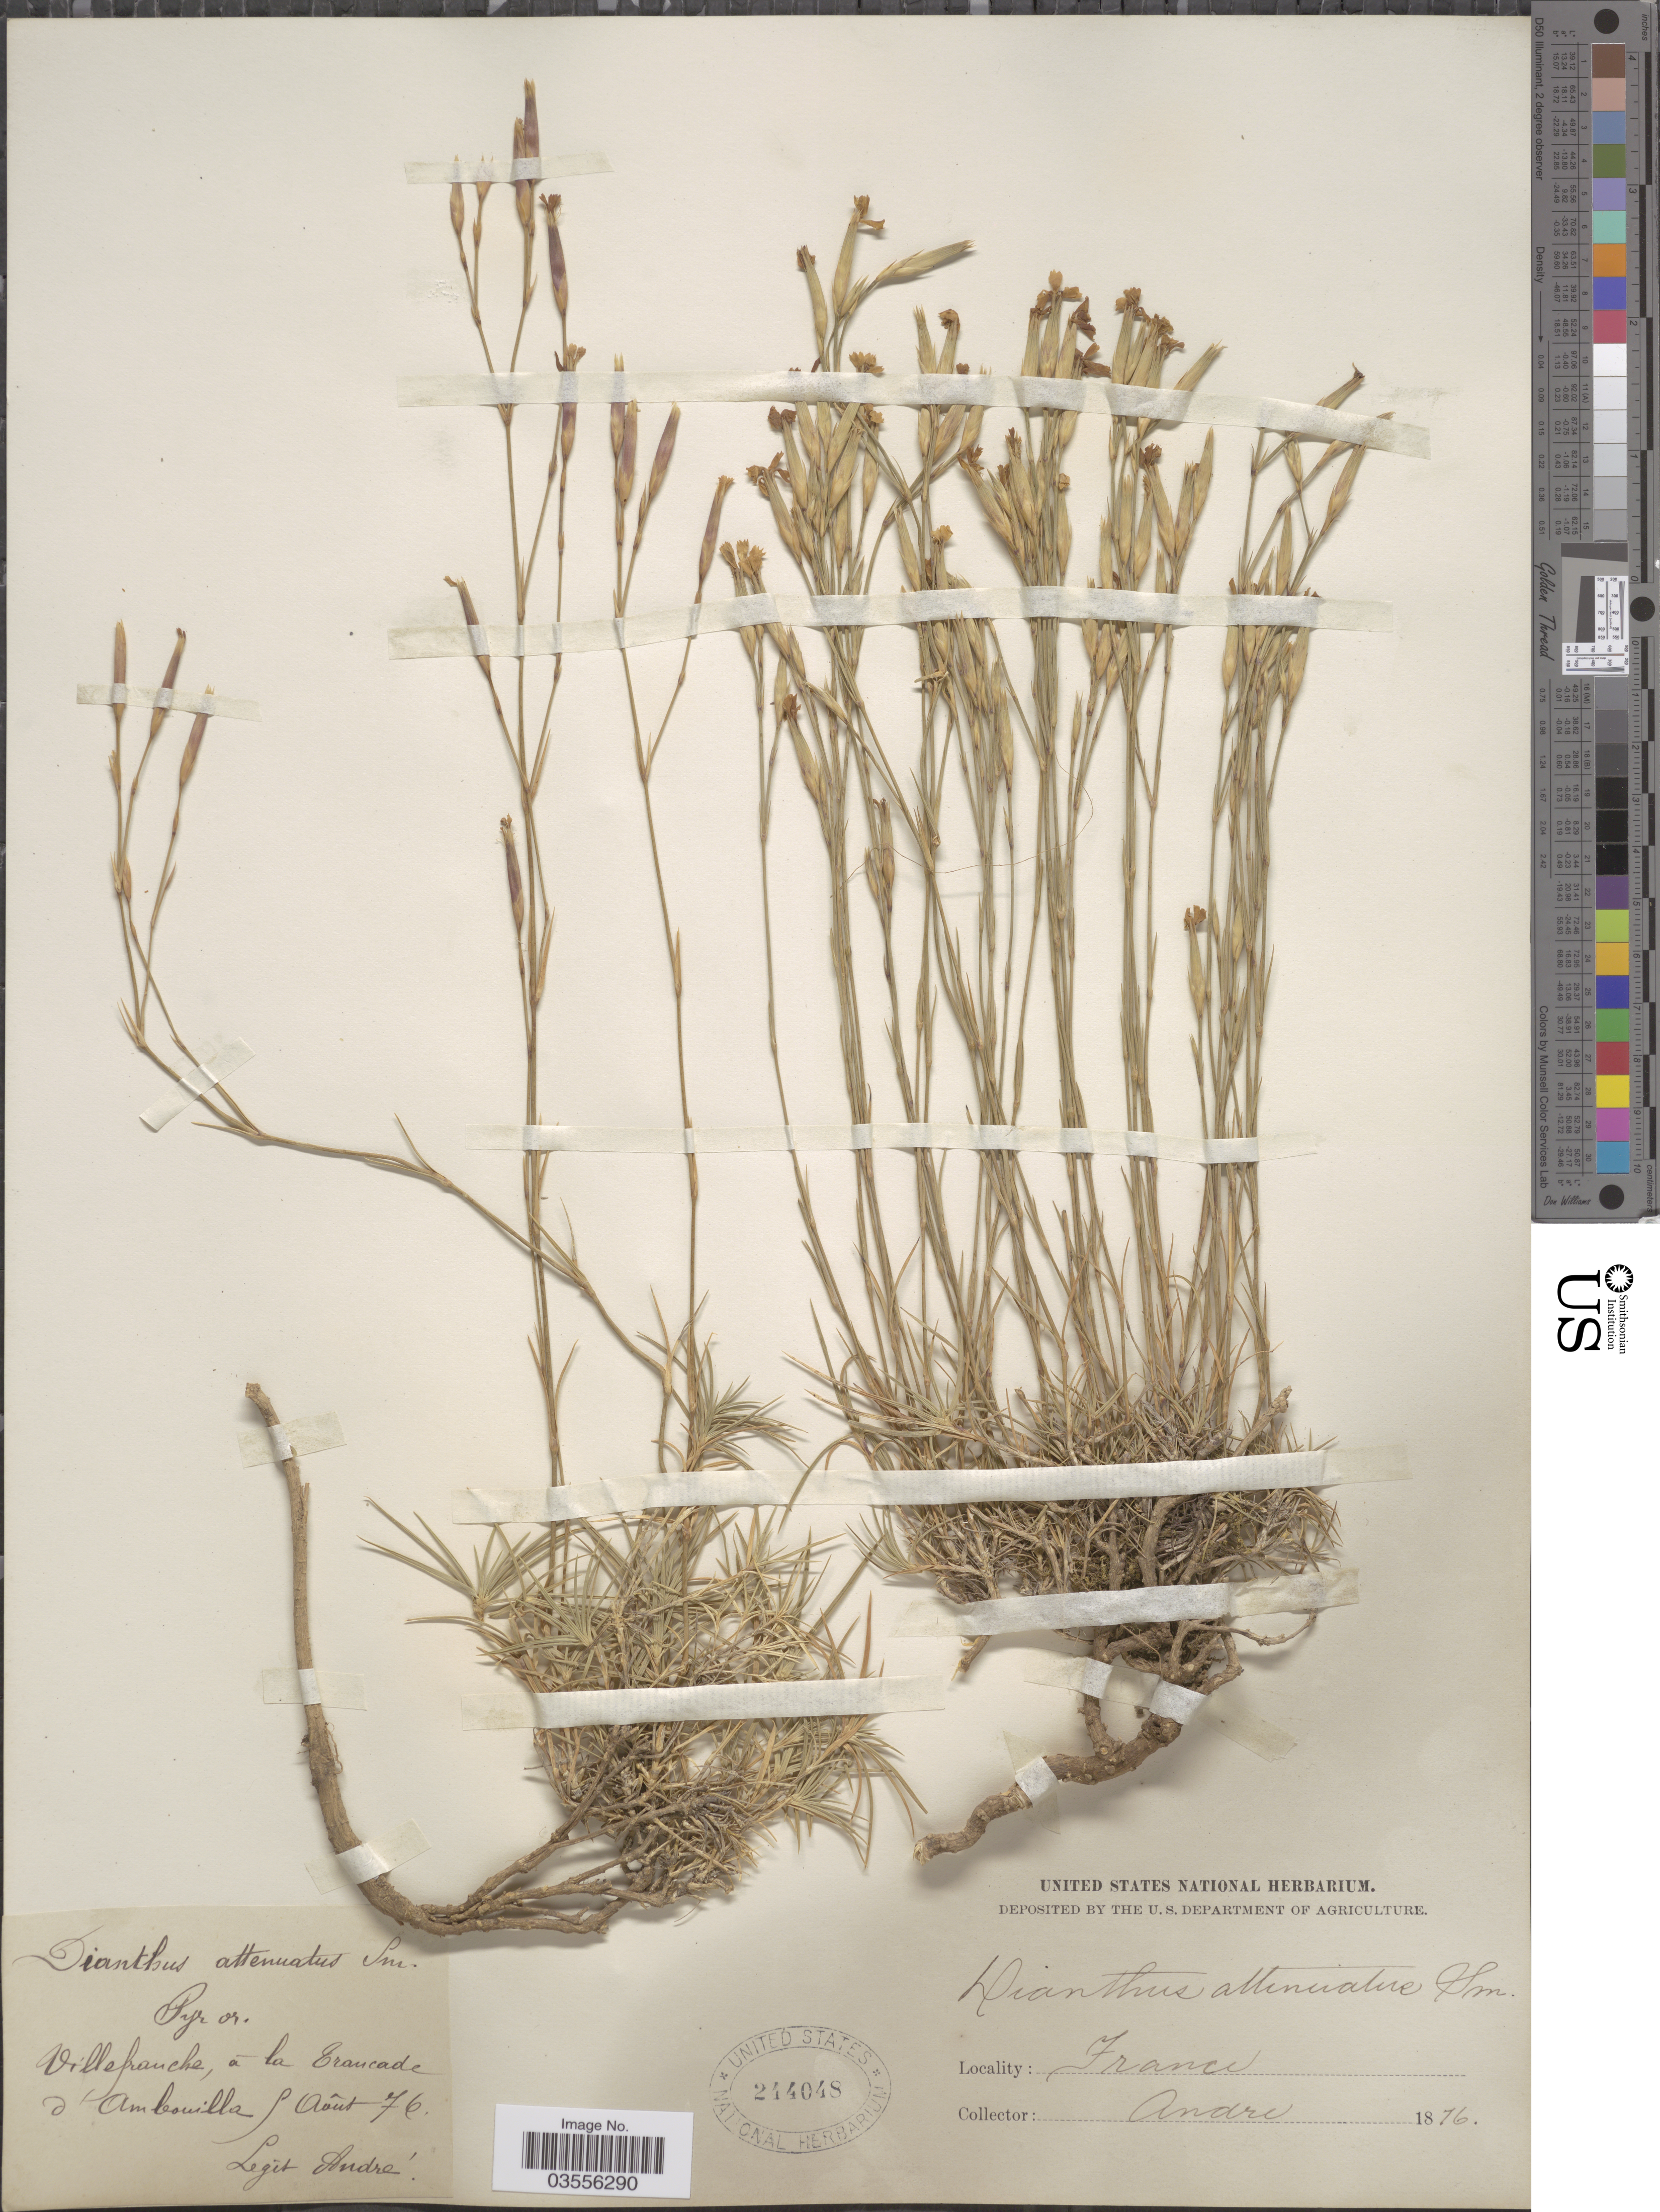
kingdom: Plantae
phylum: Tracheophyta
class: Magnoliopsida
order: Caryophyllales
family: Caryophyllaceae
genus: Dianthus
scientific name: Dianthus attenuatus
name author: Sm.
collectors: André, --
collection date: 1876-08-05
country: France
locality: Pyr. or. Villefranche, á la Trancade d'Ambouilla.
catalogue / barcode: US 244048